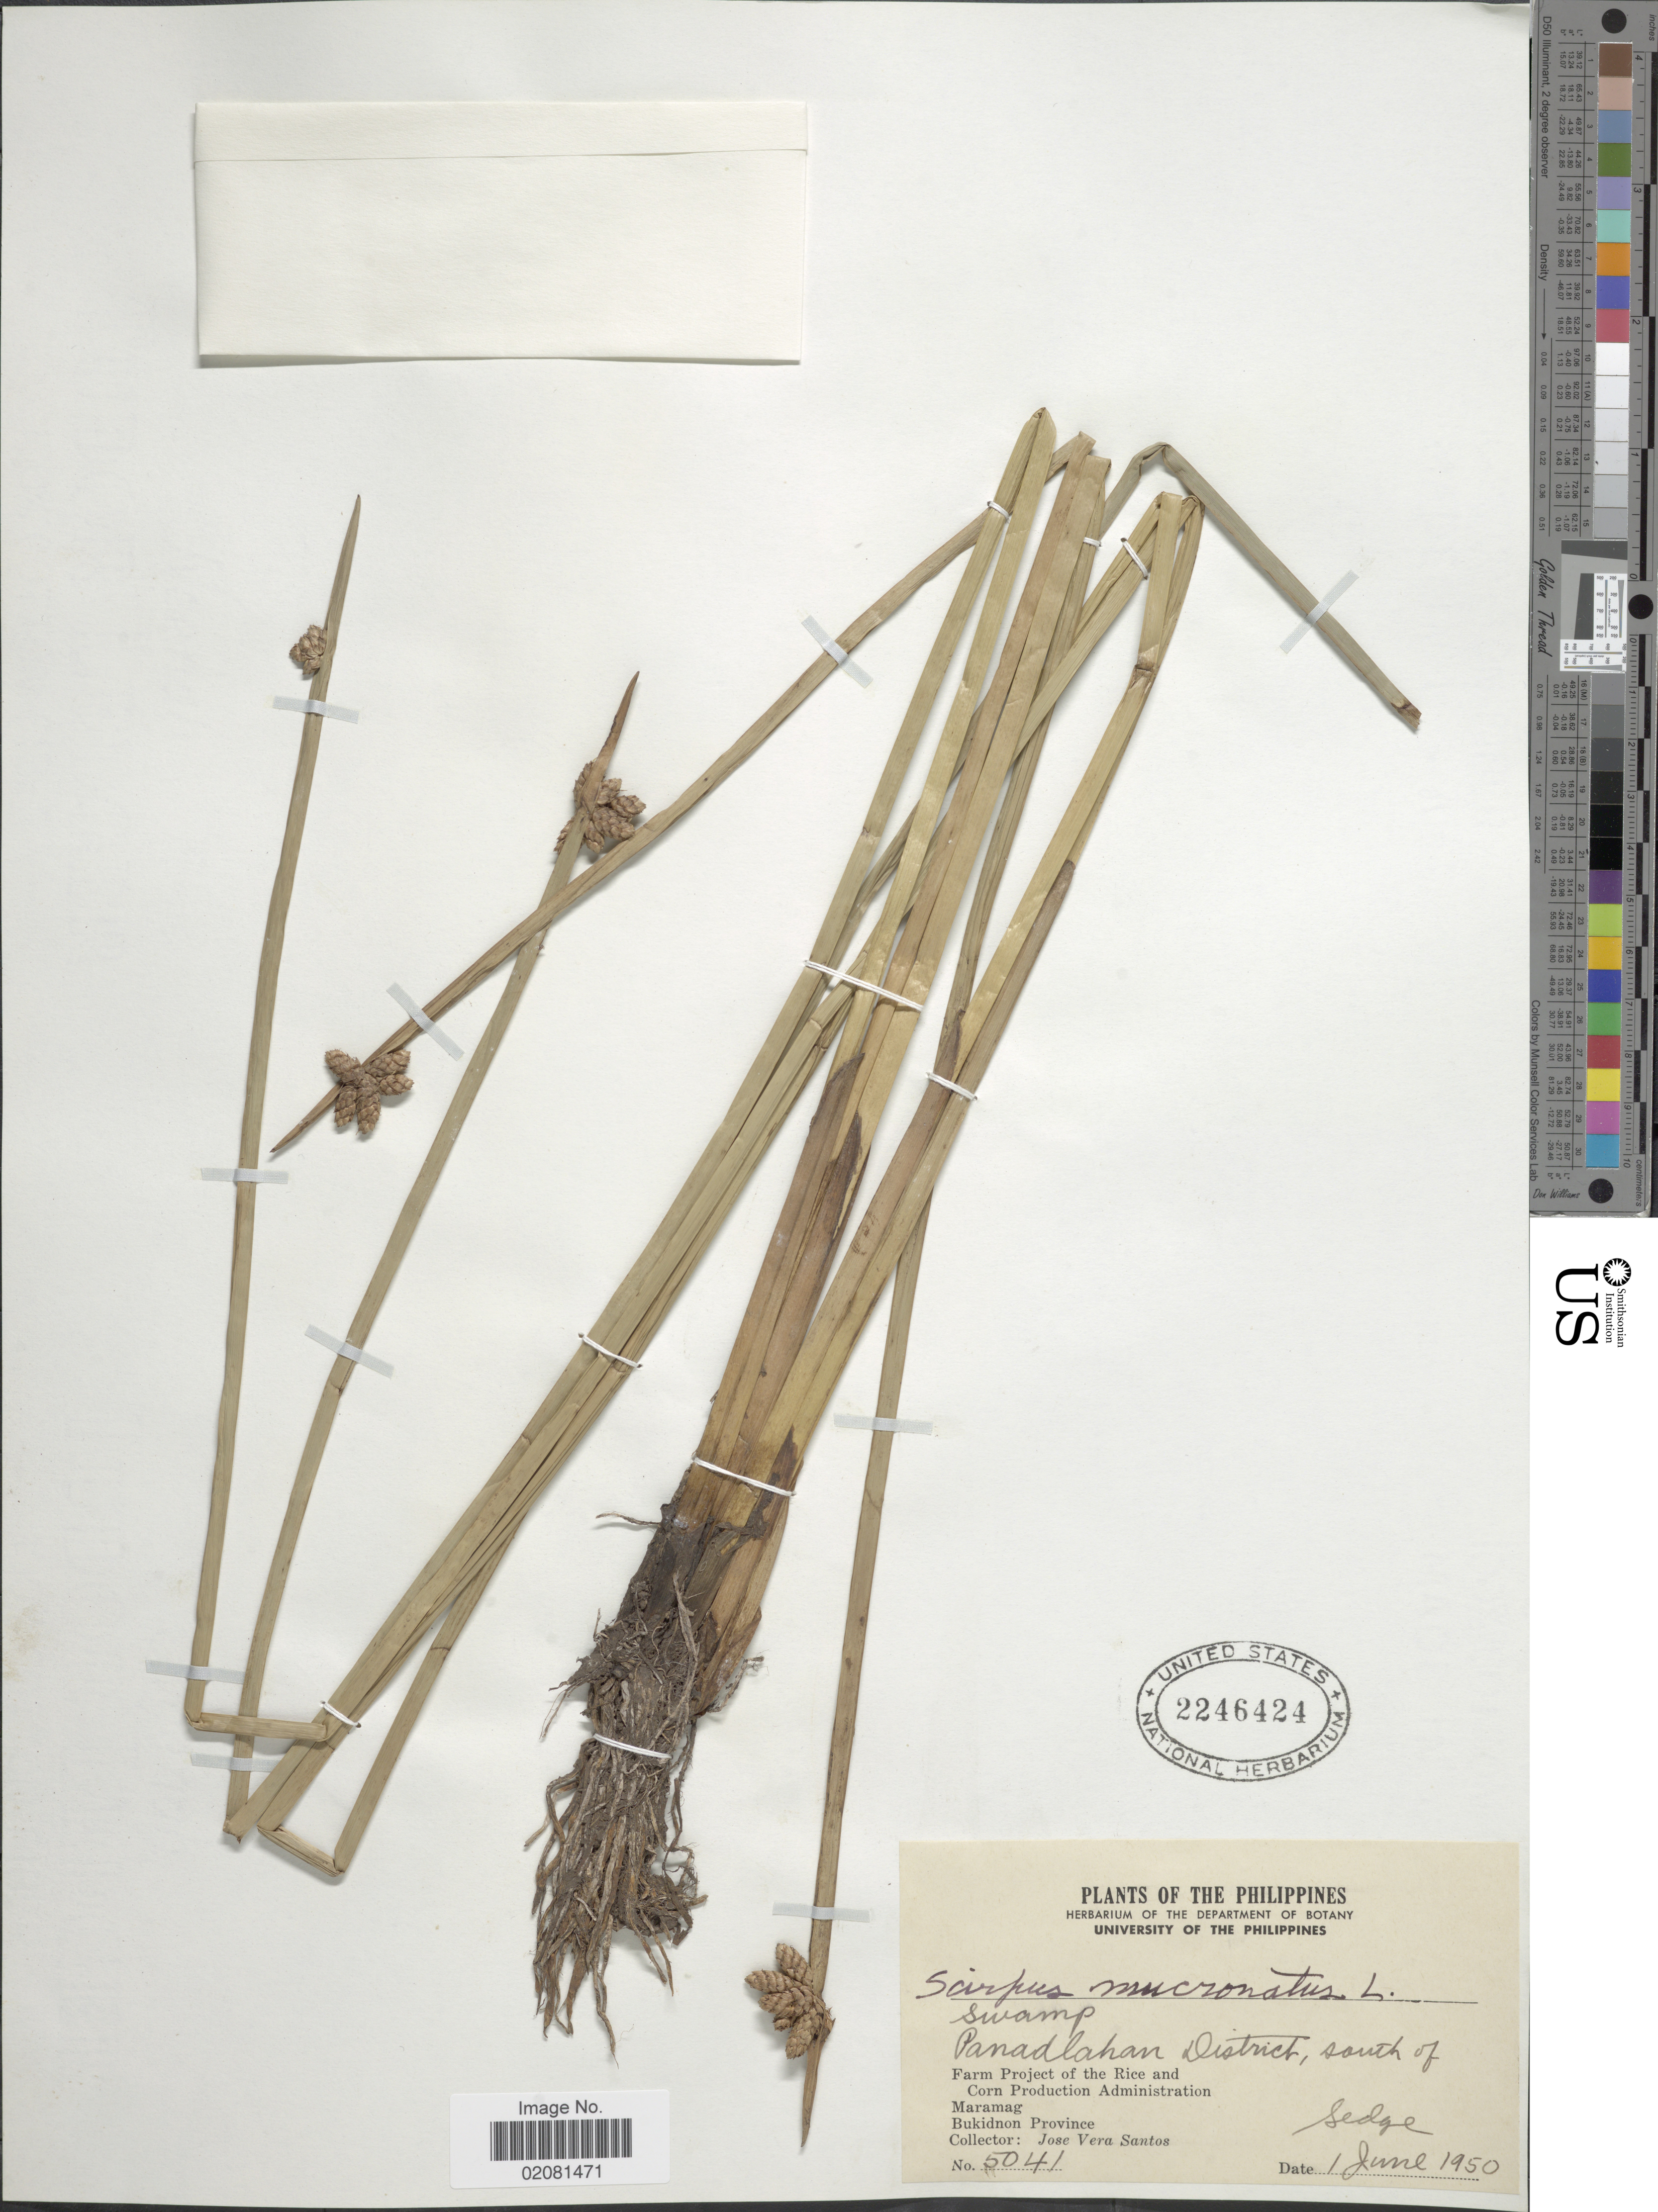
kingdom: Plantae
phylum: Tracheophyta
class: Liliopsida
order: Poales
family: Cyperaceae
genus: Schoenoplectus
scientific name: Schoenoplectus mucronatus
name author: (L.) Palla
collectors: J. V. Santos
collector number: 5041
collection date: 1950-06-01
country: Philippines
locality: Swamp. Panadlahan District, south of Farm Project of the Rice and Corn Production Administration. Maramag. Bukidnon Province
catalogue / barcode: US 2246424